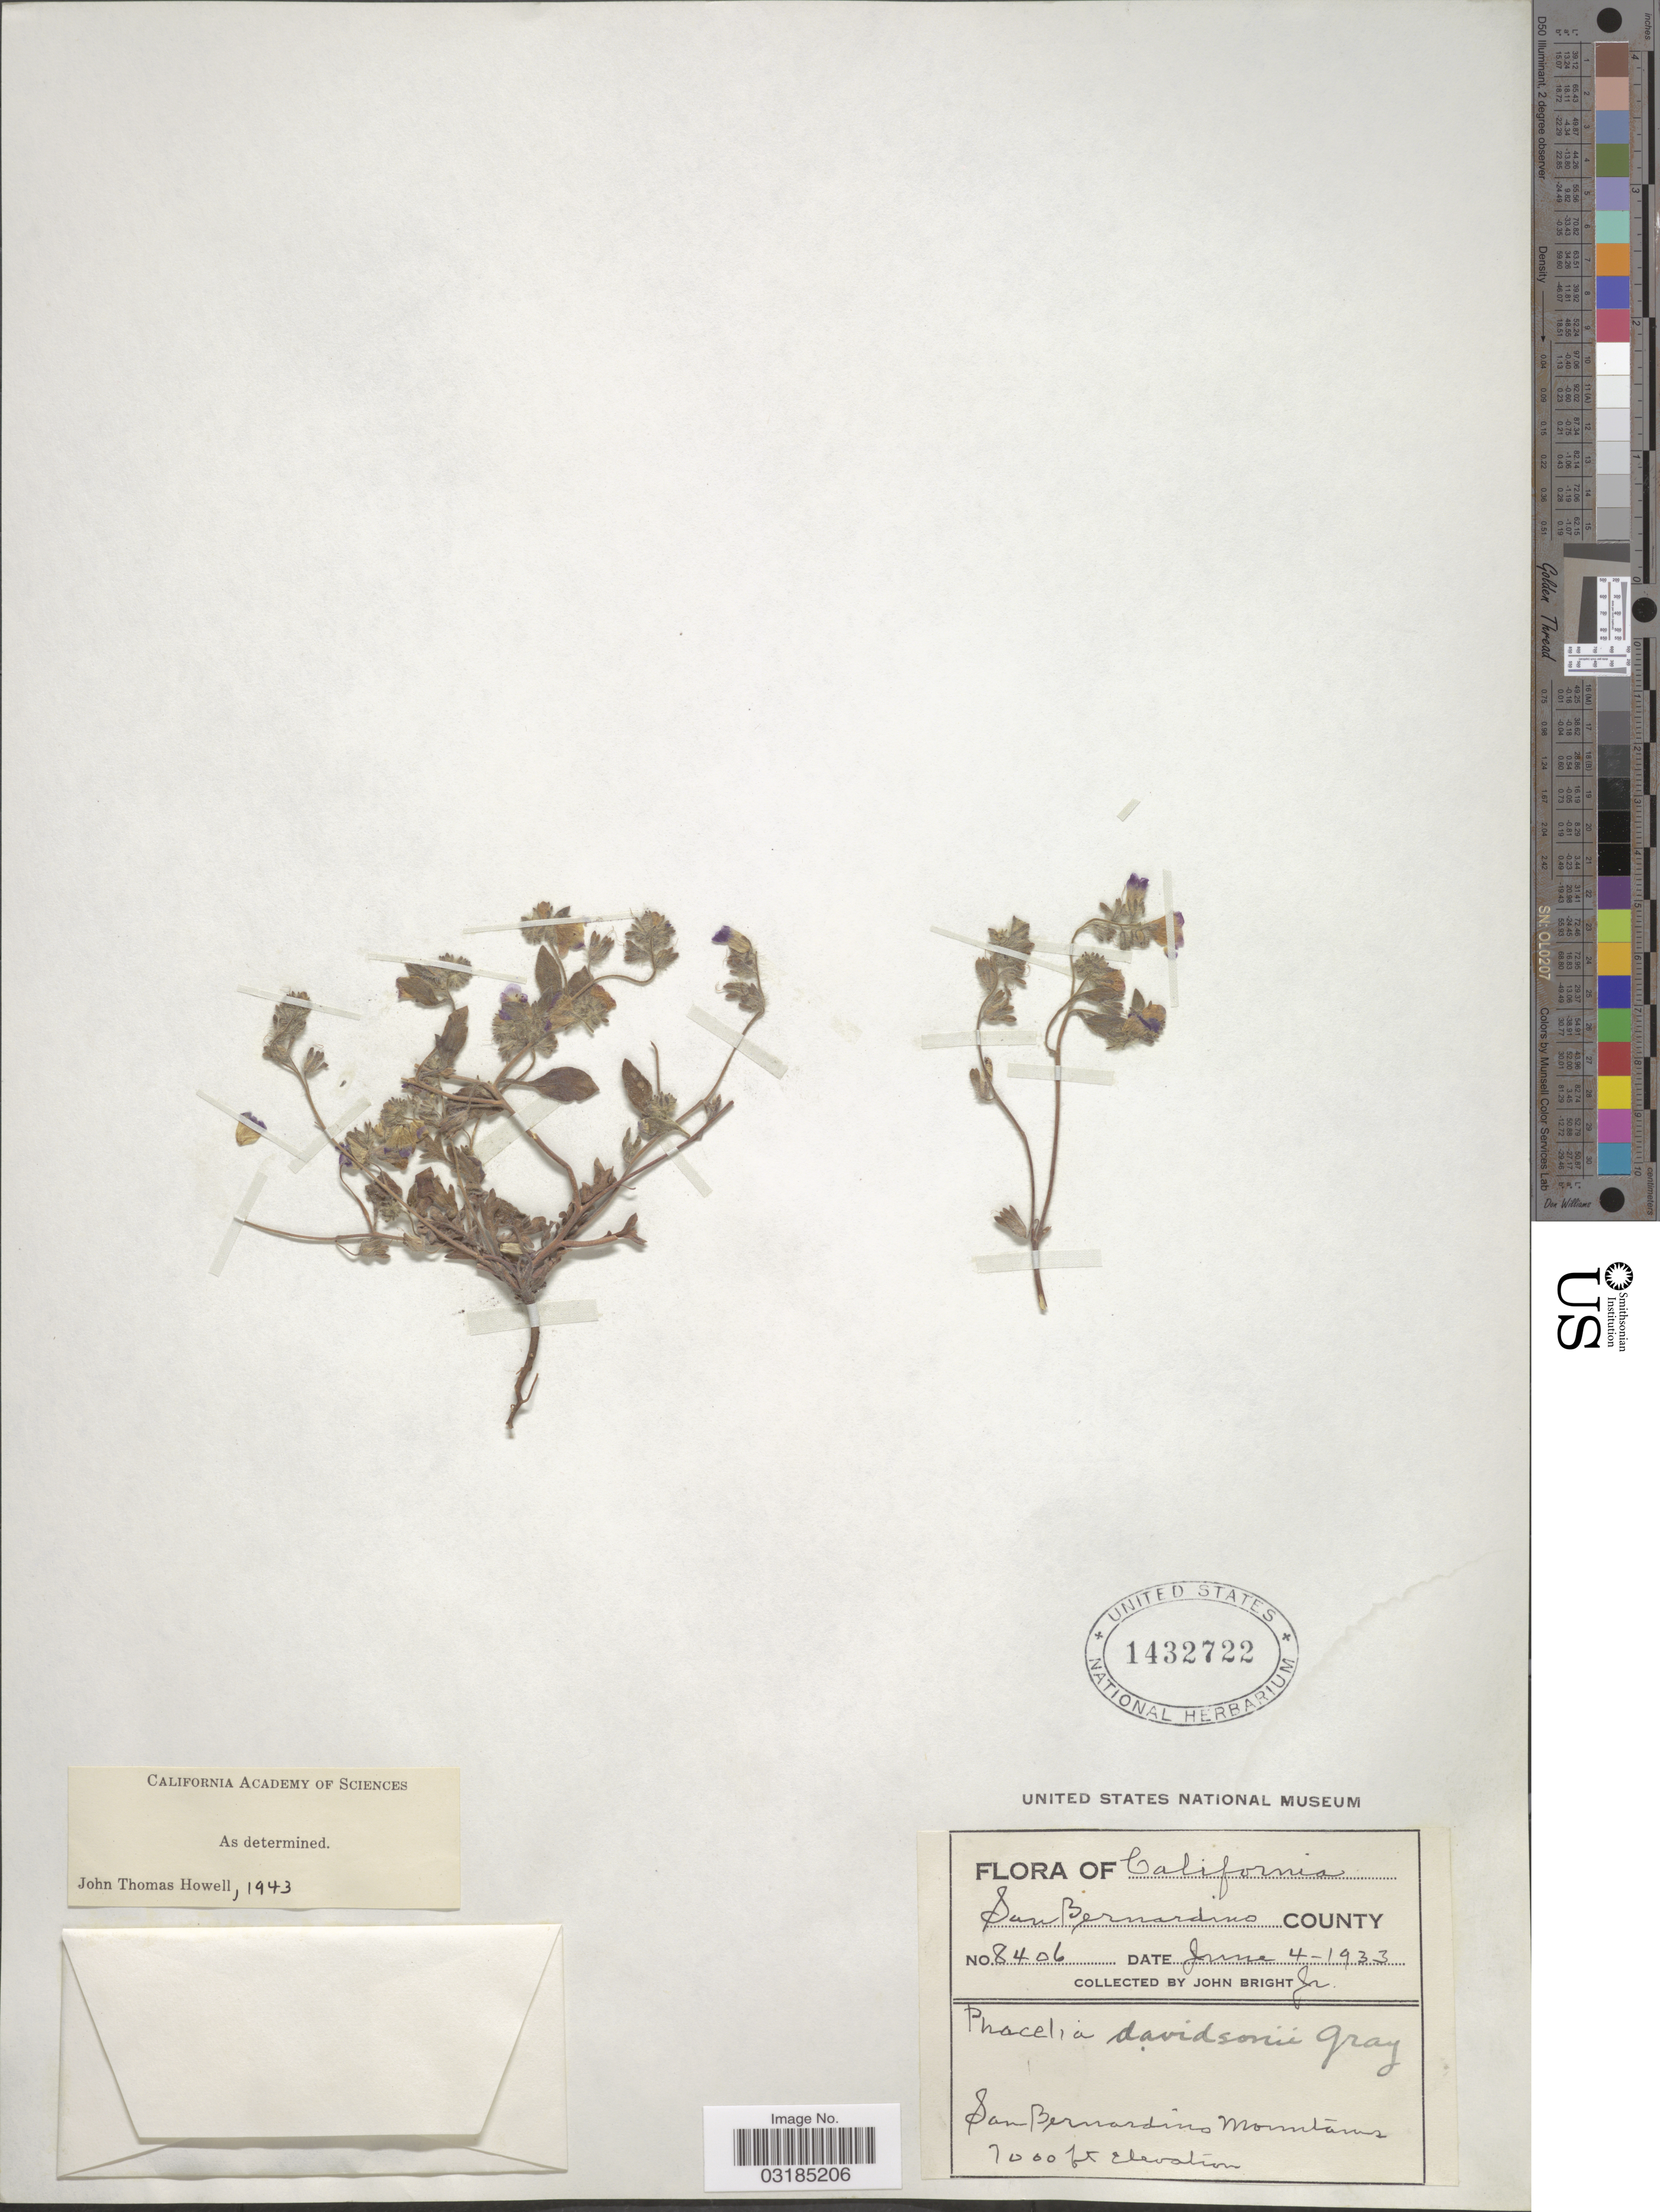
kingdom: Plantae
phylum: Tracheophyta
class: Magnoliopsida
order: Boraginales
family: Hydrophyllaceae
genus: Phacelia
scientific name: Phacelia davidsonii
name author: A. Gray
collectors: J. Bright Jr.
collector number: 8406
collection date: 1933-06-04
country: United States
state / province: California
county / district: San Bernardino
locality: San Bernardino County. San Bernardino Mountains.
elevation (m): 2134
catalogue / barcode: US 1432722